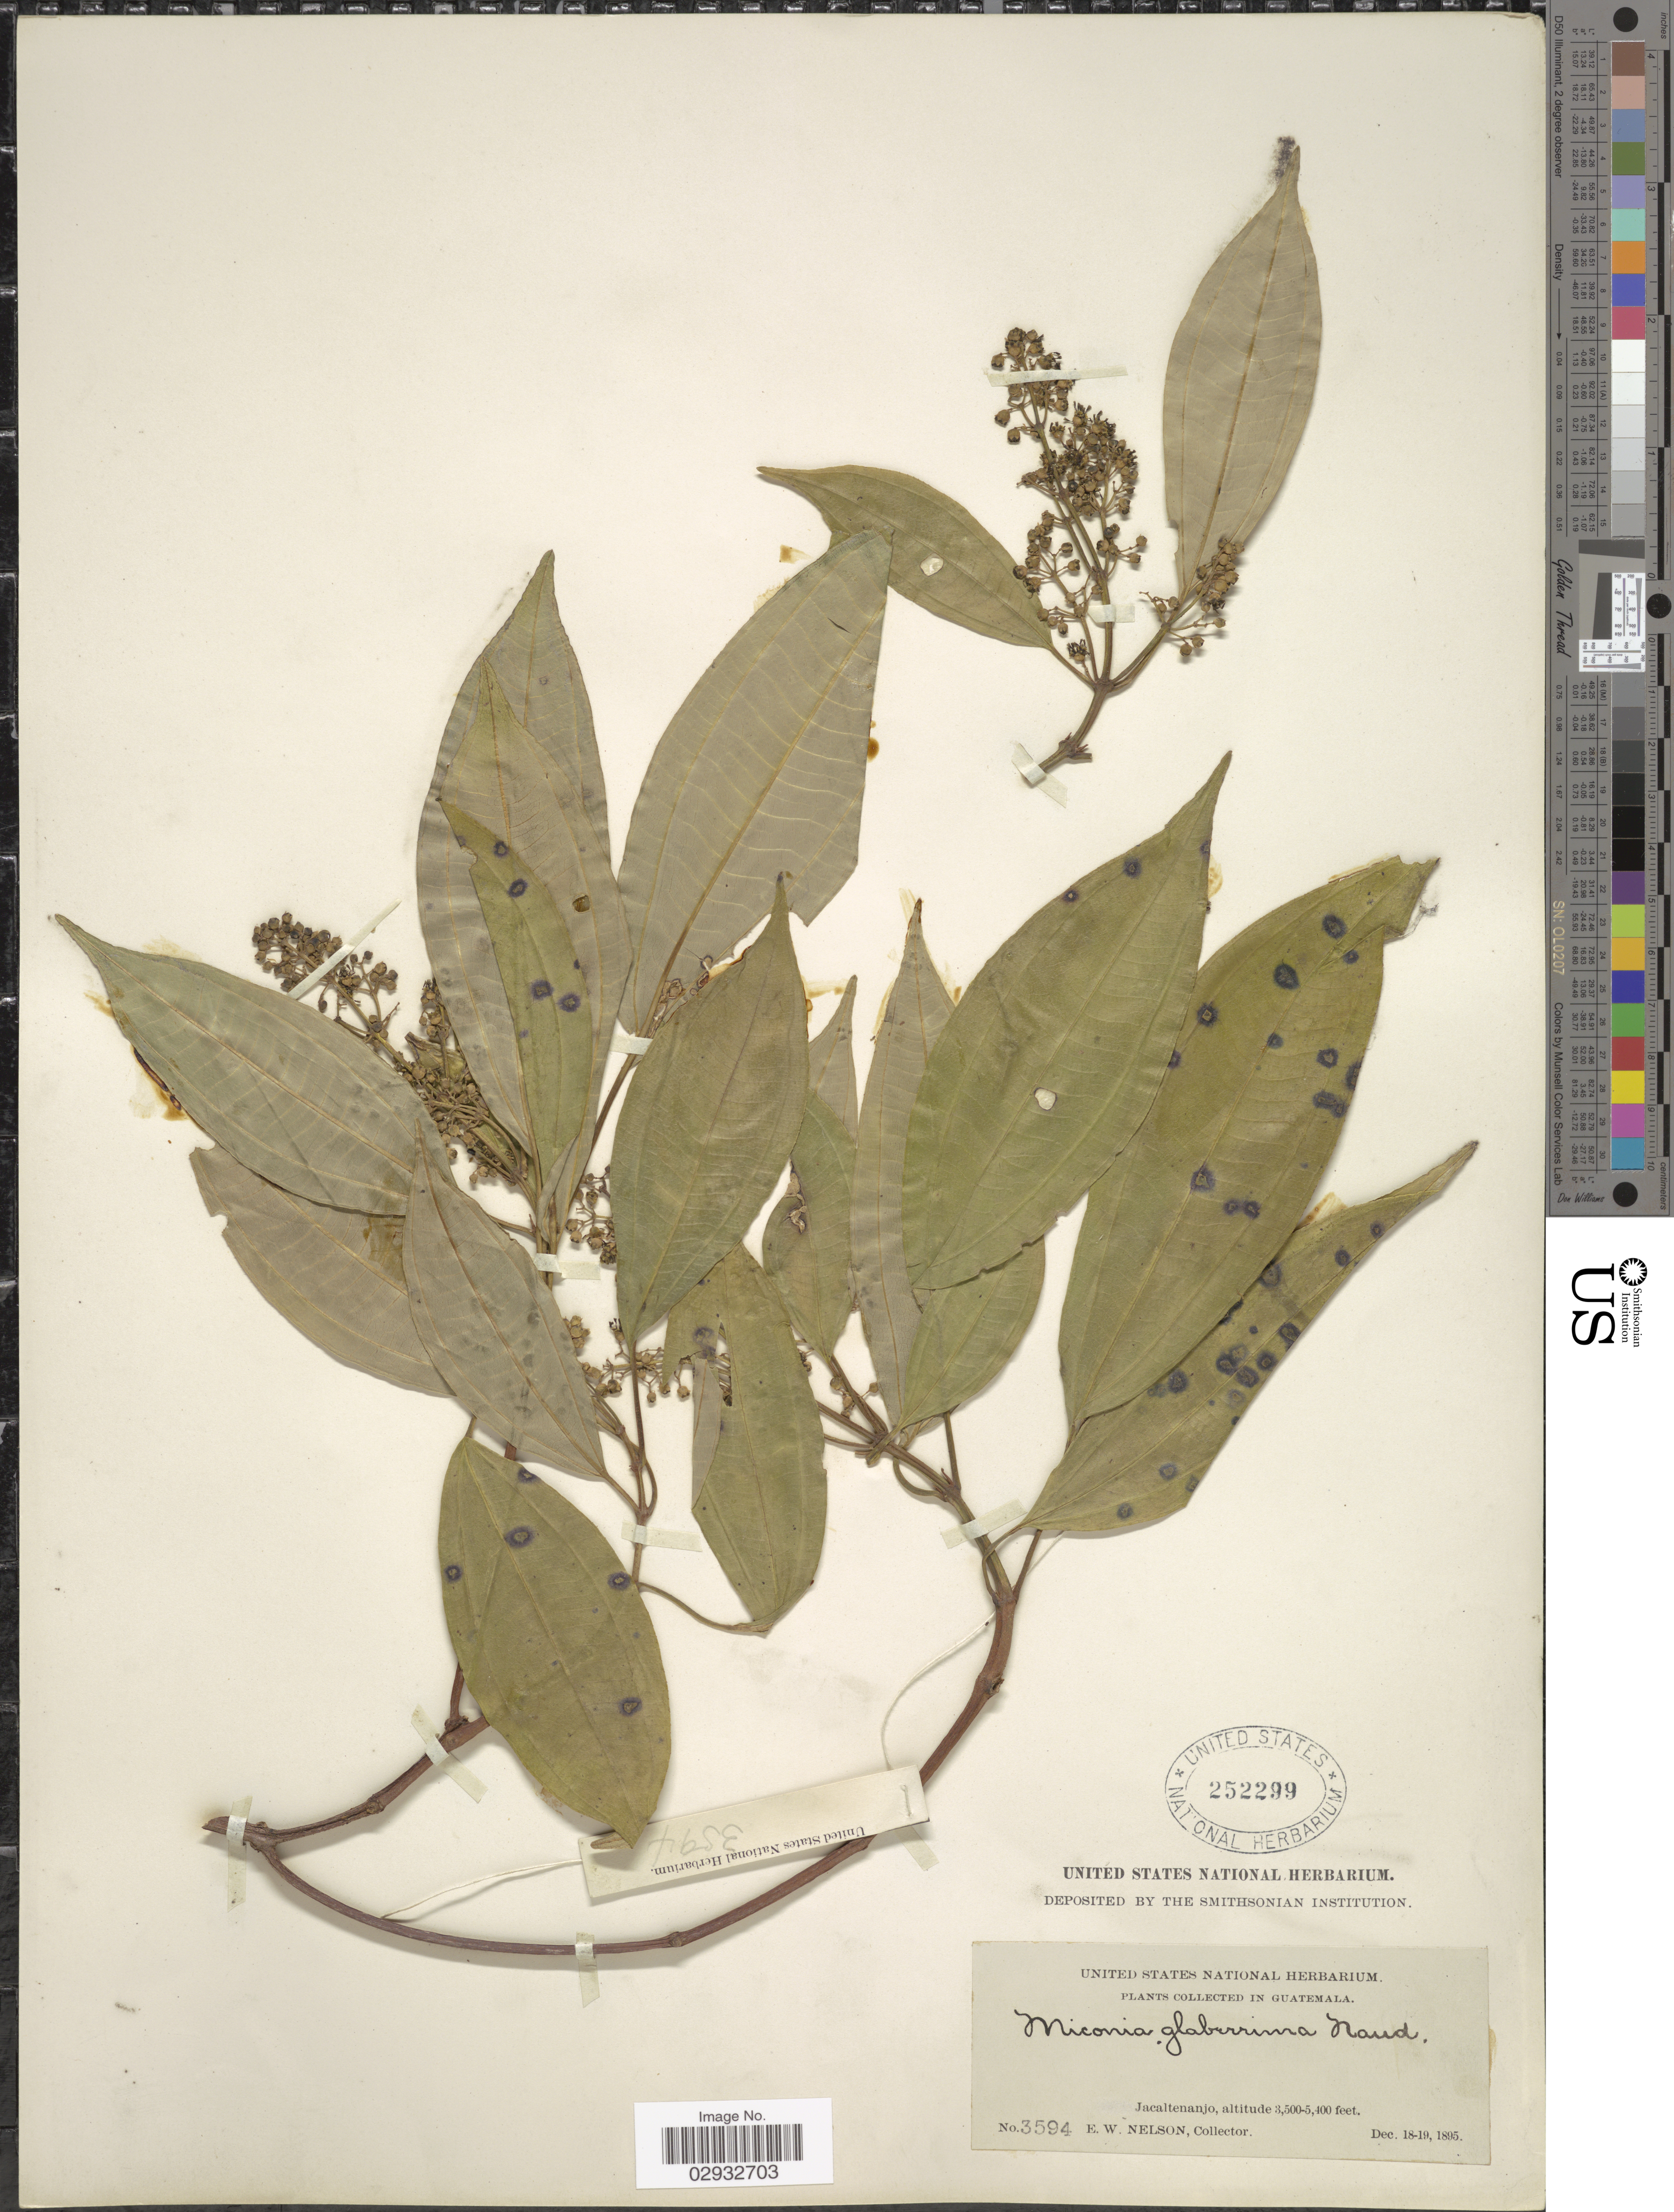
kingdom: Plantae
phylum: Tracheophyta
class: Magnoliopsida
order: Myrtales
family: Melastomataceae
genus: Miconia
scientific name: Miconia glaberrima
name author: (Schltdl.) Naudin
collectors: E. W. Nelson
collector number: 3594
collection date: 1895-12-18/1895-12-19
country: Guatemala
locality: Jacaltenanjo.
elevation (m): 1067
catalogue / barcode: US 252299